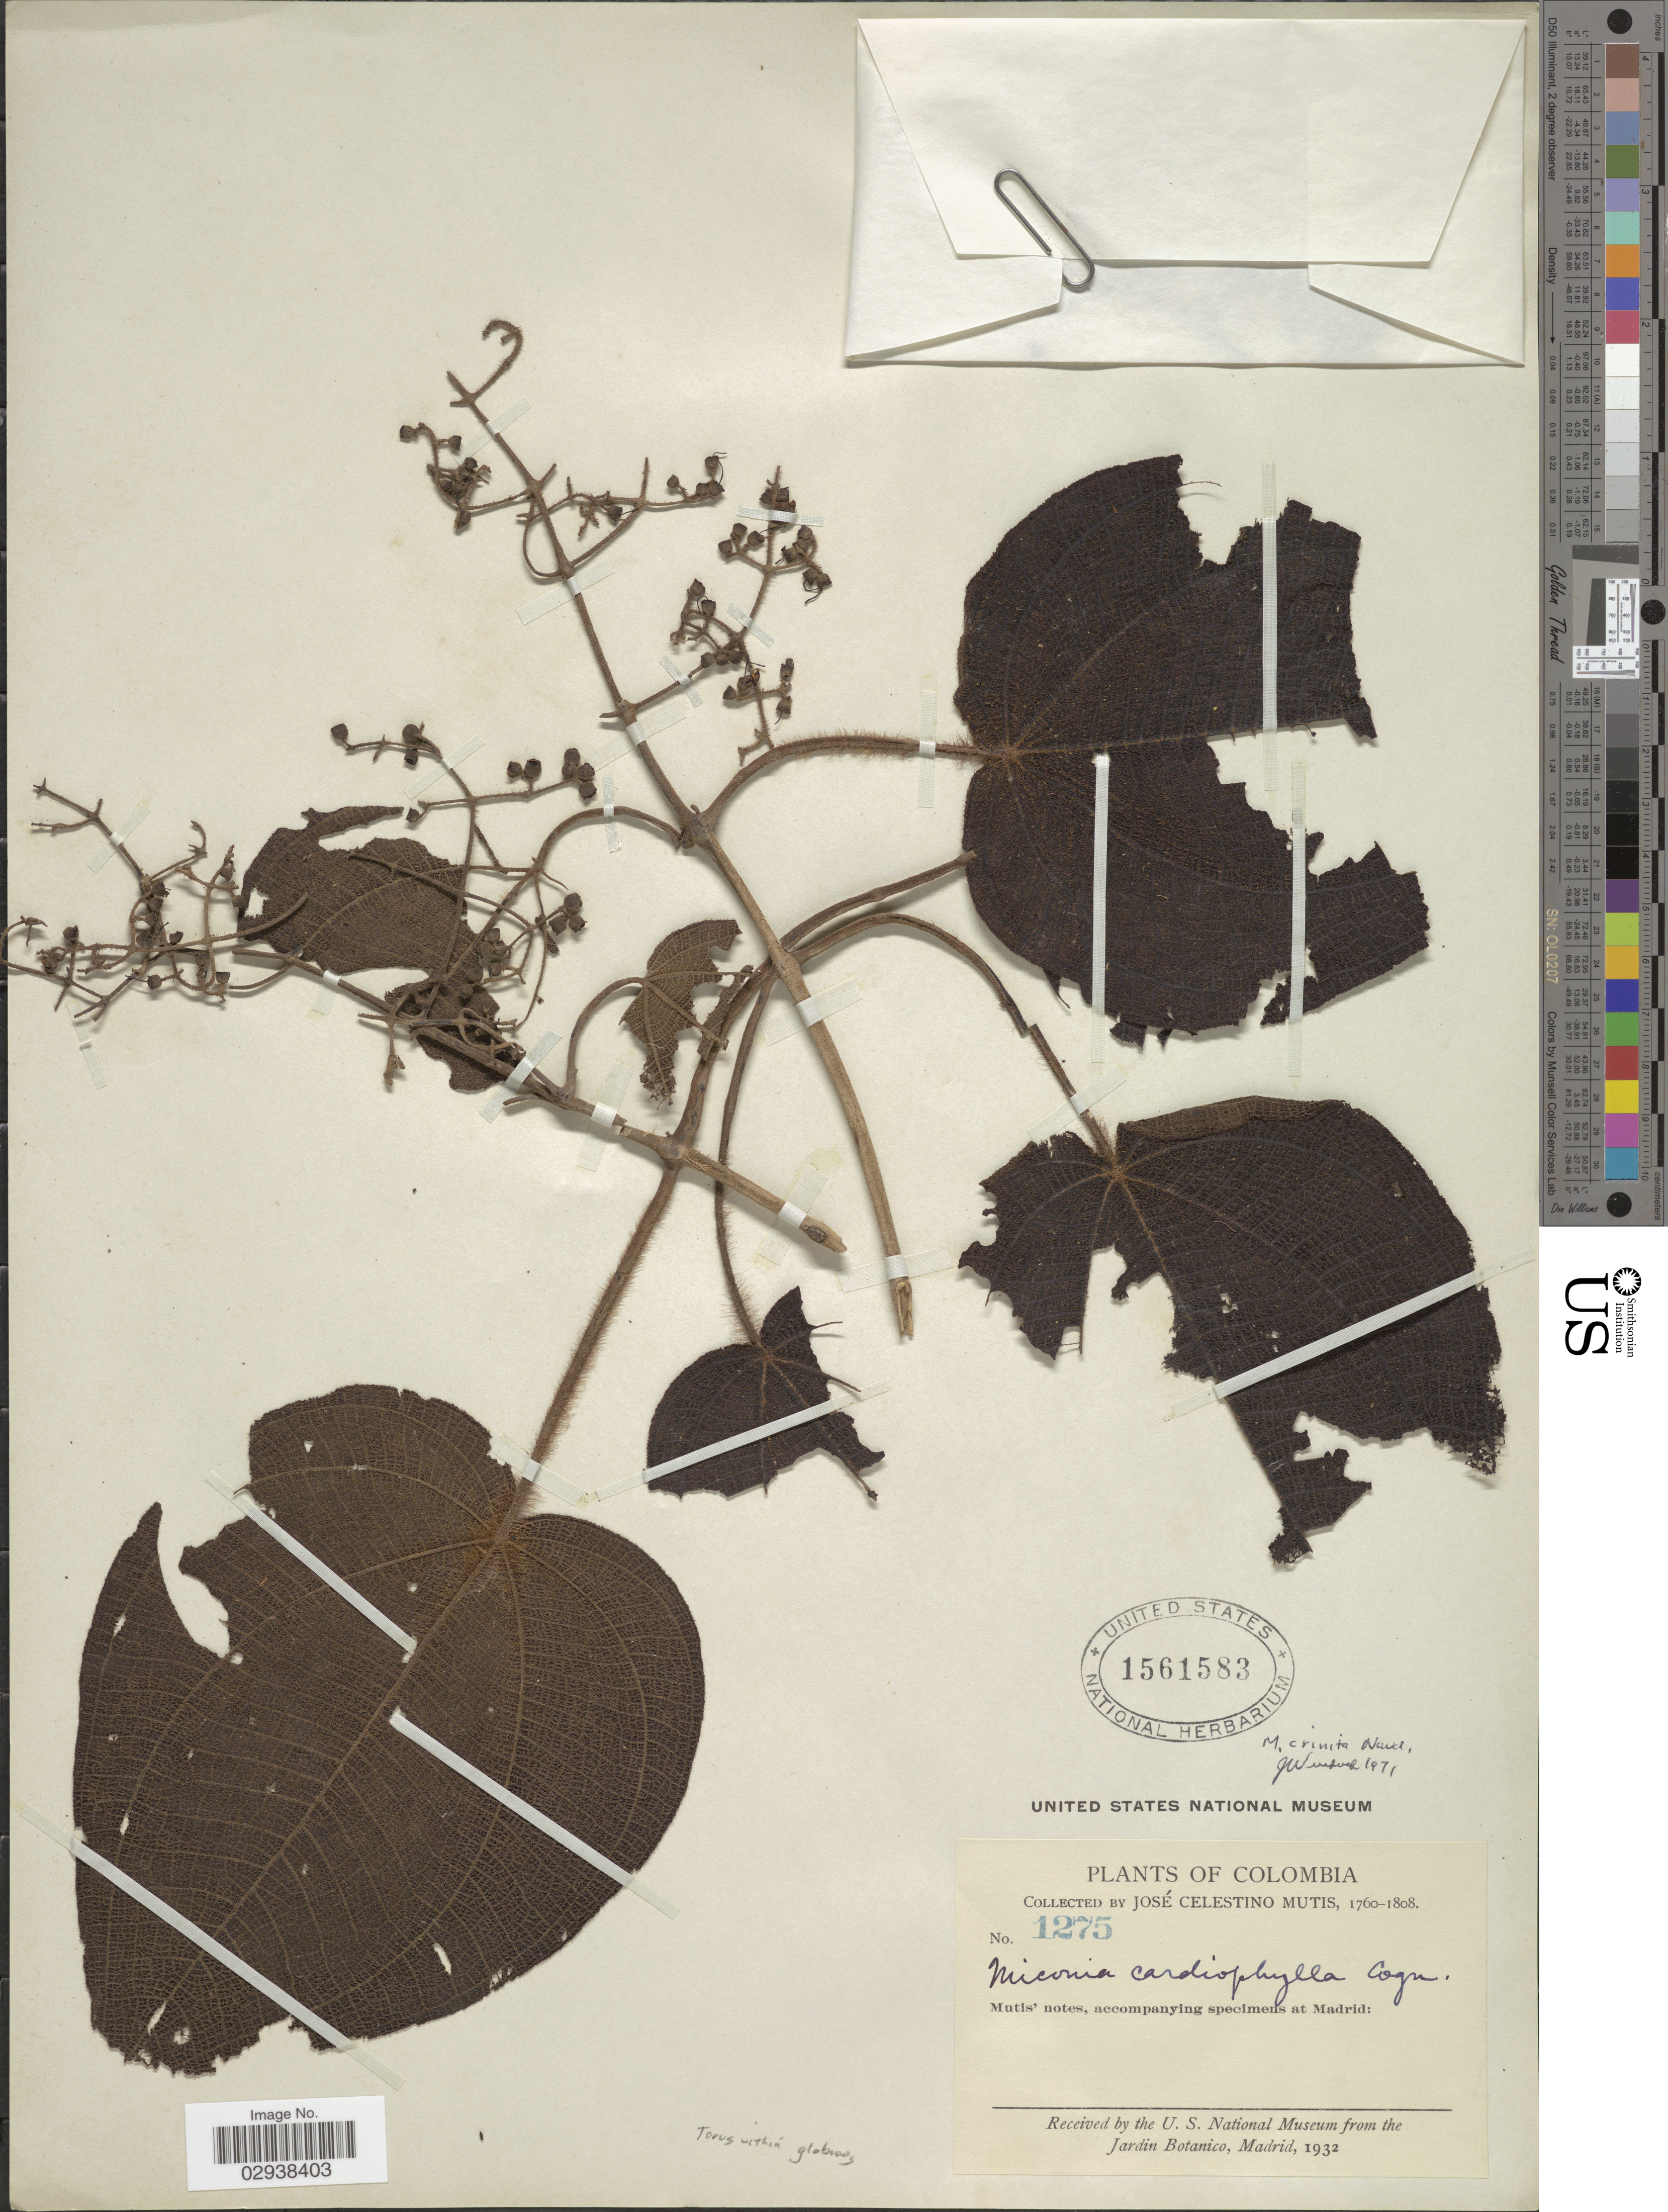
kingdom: Plantae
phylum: Tracheophyta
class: Magnoliopsida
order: Myrtales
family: Melastomataceae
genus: Miconia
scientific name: Miconia crinita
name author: Naudin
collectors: J. C. B. Mutis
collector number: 1275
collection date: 1760/1808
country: Colombia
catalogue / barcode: US 1561583